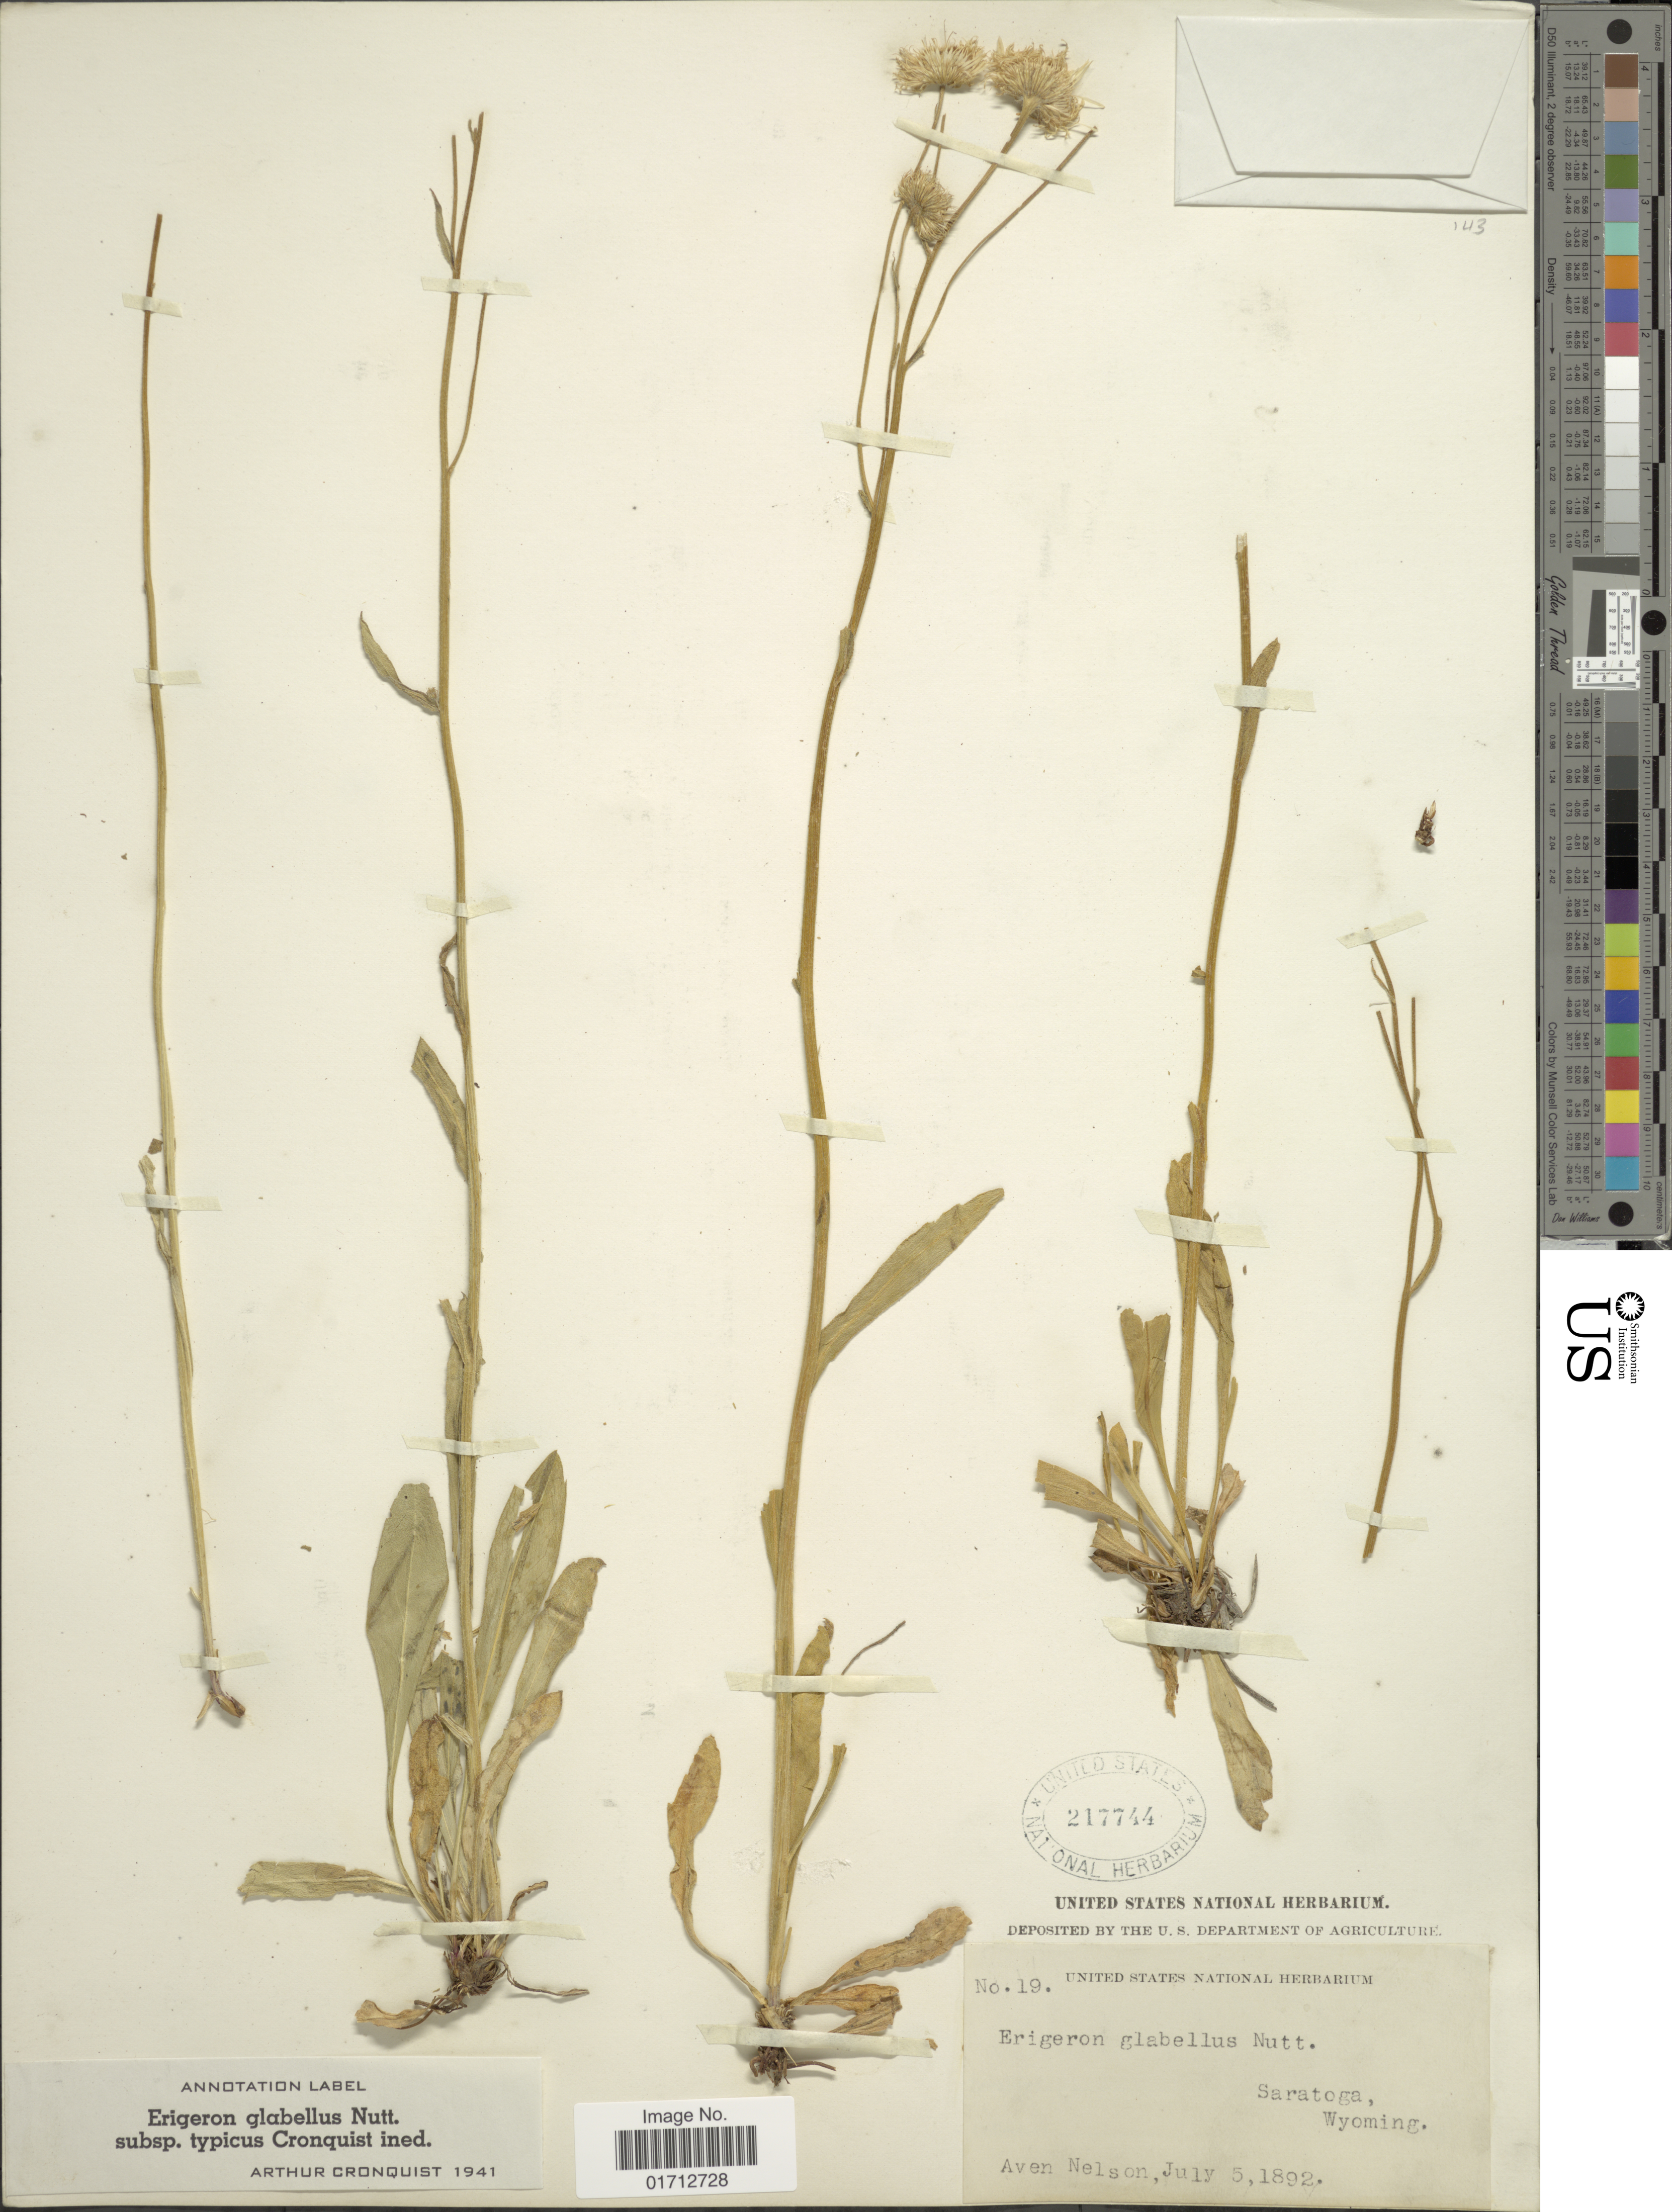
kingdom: Plantae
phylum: Tracheophyta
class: Magnoliopsida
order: Asterales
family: Asteraceae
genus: Erigeron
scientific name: Erigeron glabellus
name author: Nutt.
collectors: A. Nelson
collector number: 19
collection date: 1892-07-05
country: United States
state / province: Wyoming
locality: Saratoga.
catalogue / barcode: US 21774